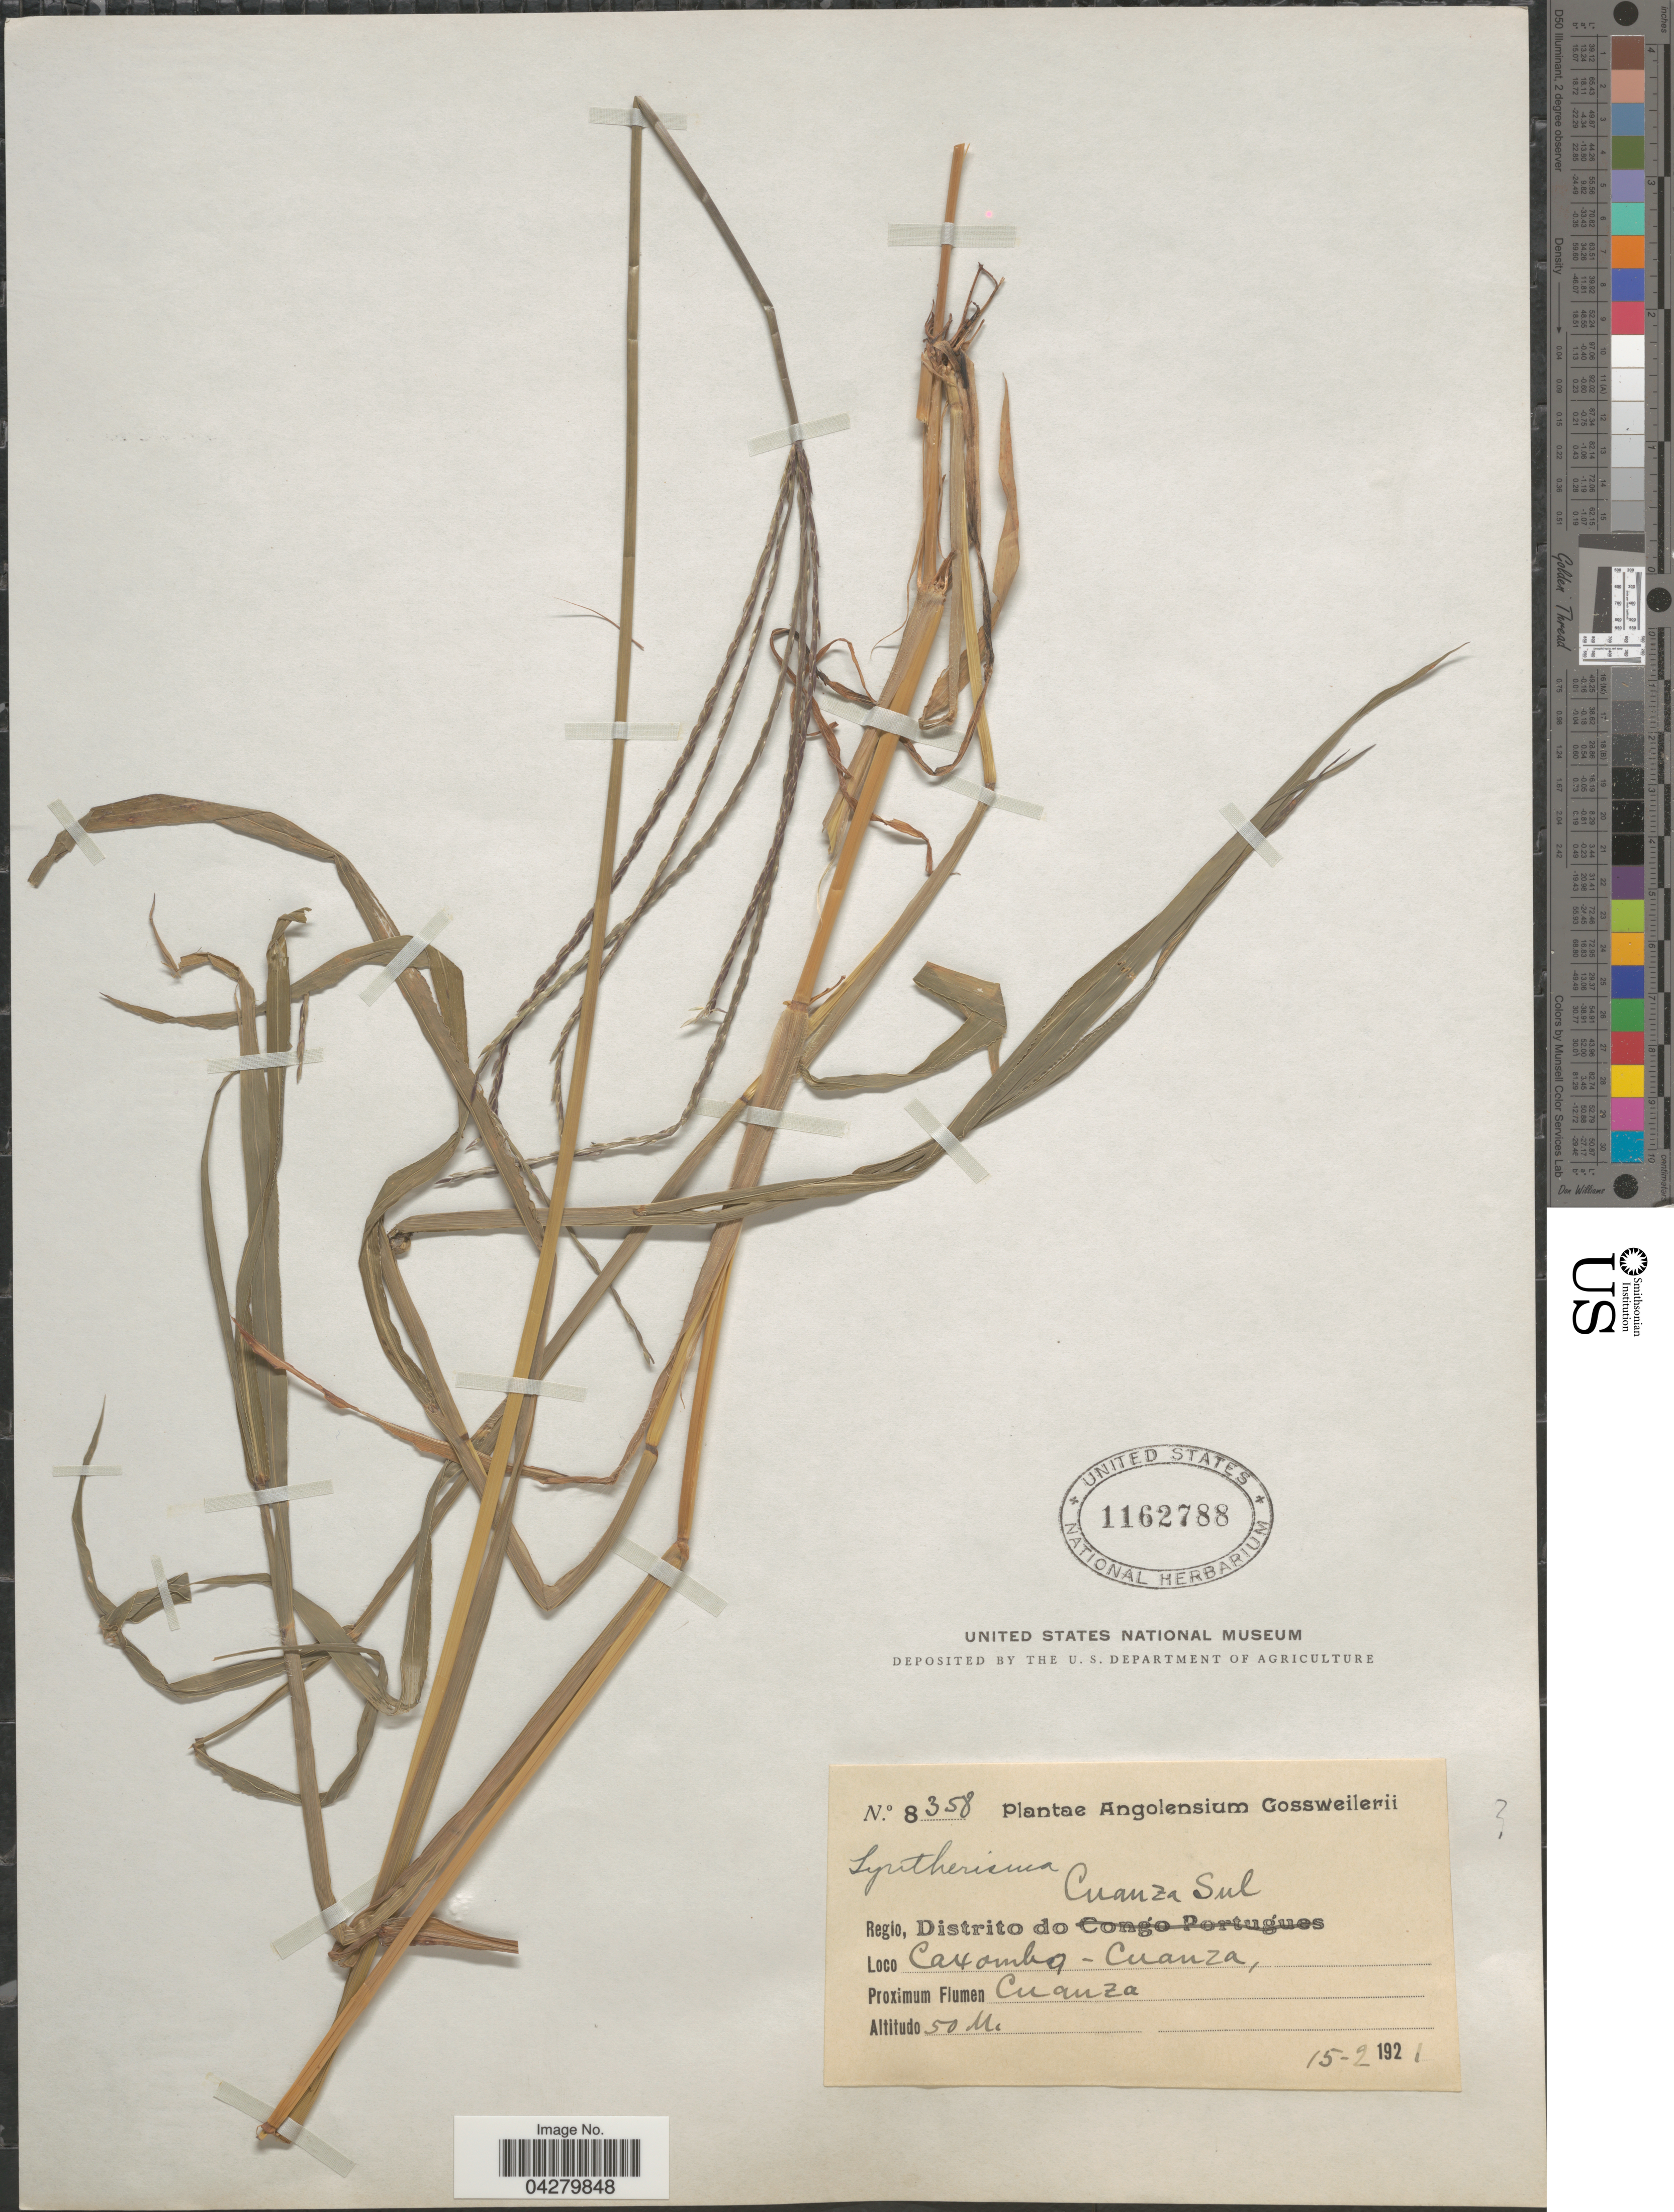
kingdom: Plantae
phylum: Tracheophyta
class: Liliopsida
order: Poales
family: Poaceae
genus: Digitaria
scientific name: Digitaria acuminatissima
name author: Stapf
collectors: -. Gossweiler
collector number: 8358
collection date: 1921-02-15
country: Angola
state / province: Cuanza Sul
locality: Regio, Distrito do Cuanza Sul. Caxombo - Cuanza. Proximum Flumen Cuanza.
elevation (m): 50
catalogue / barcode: US 1162788